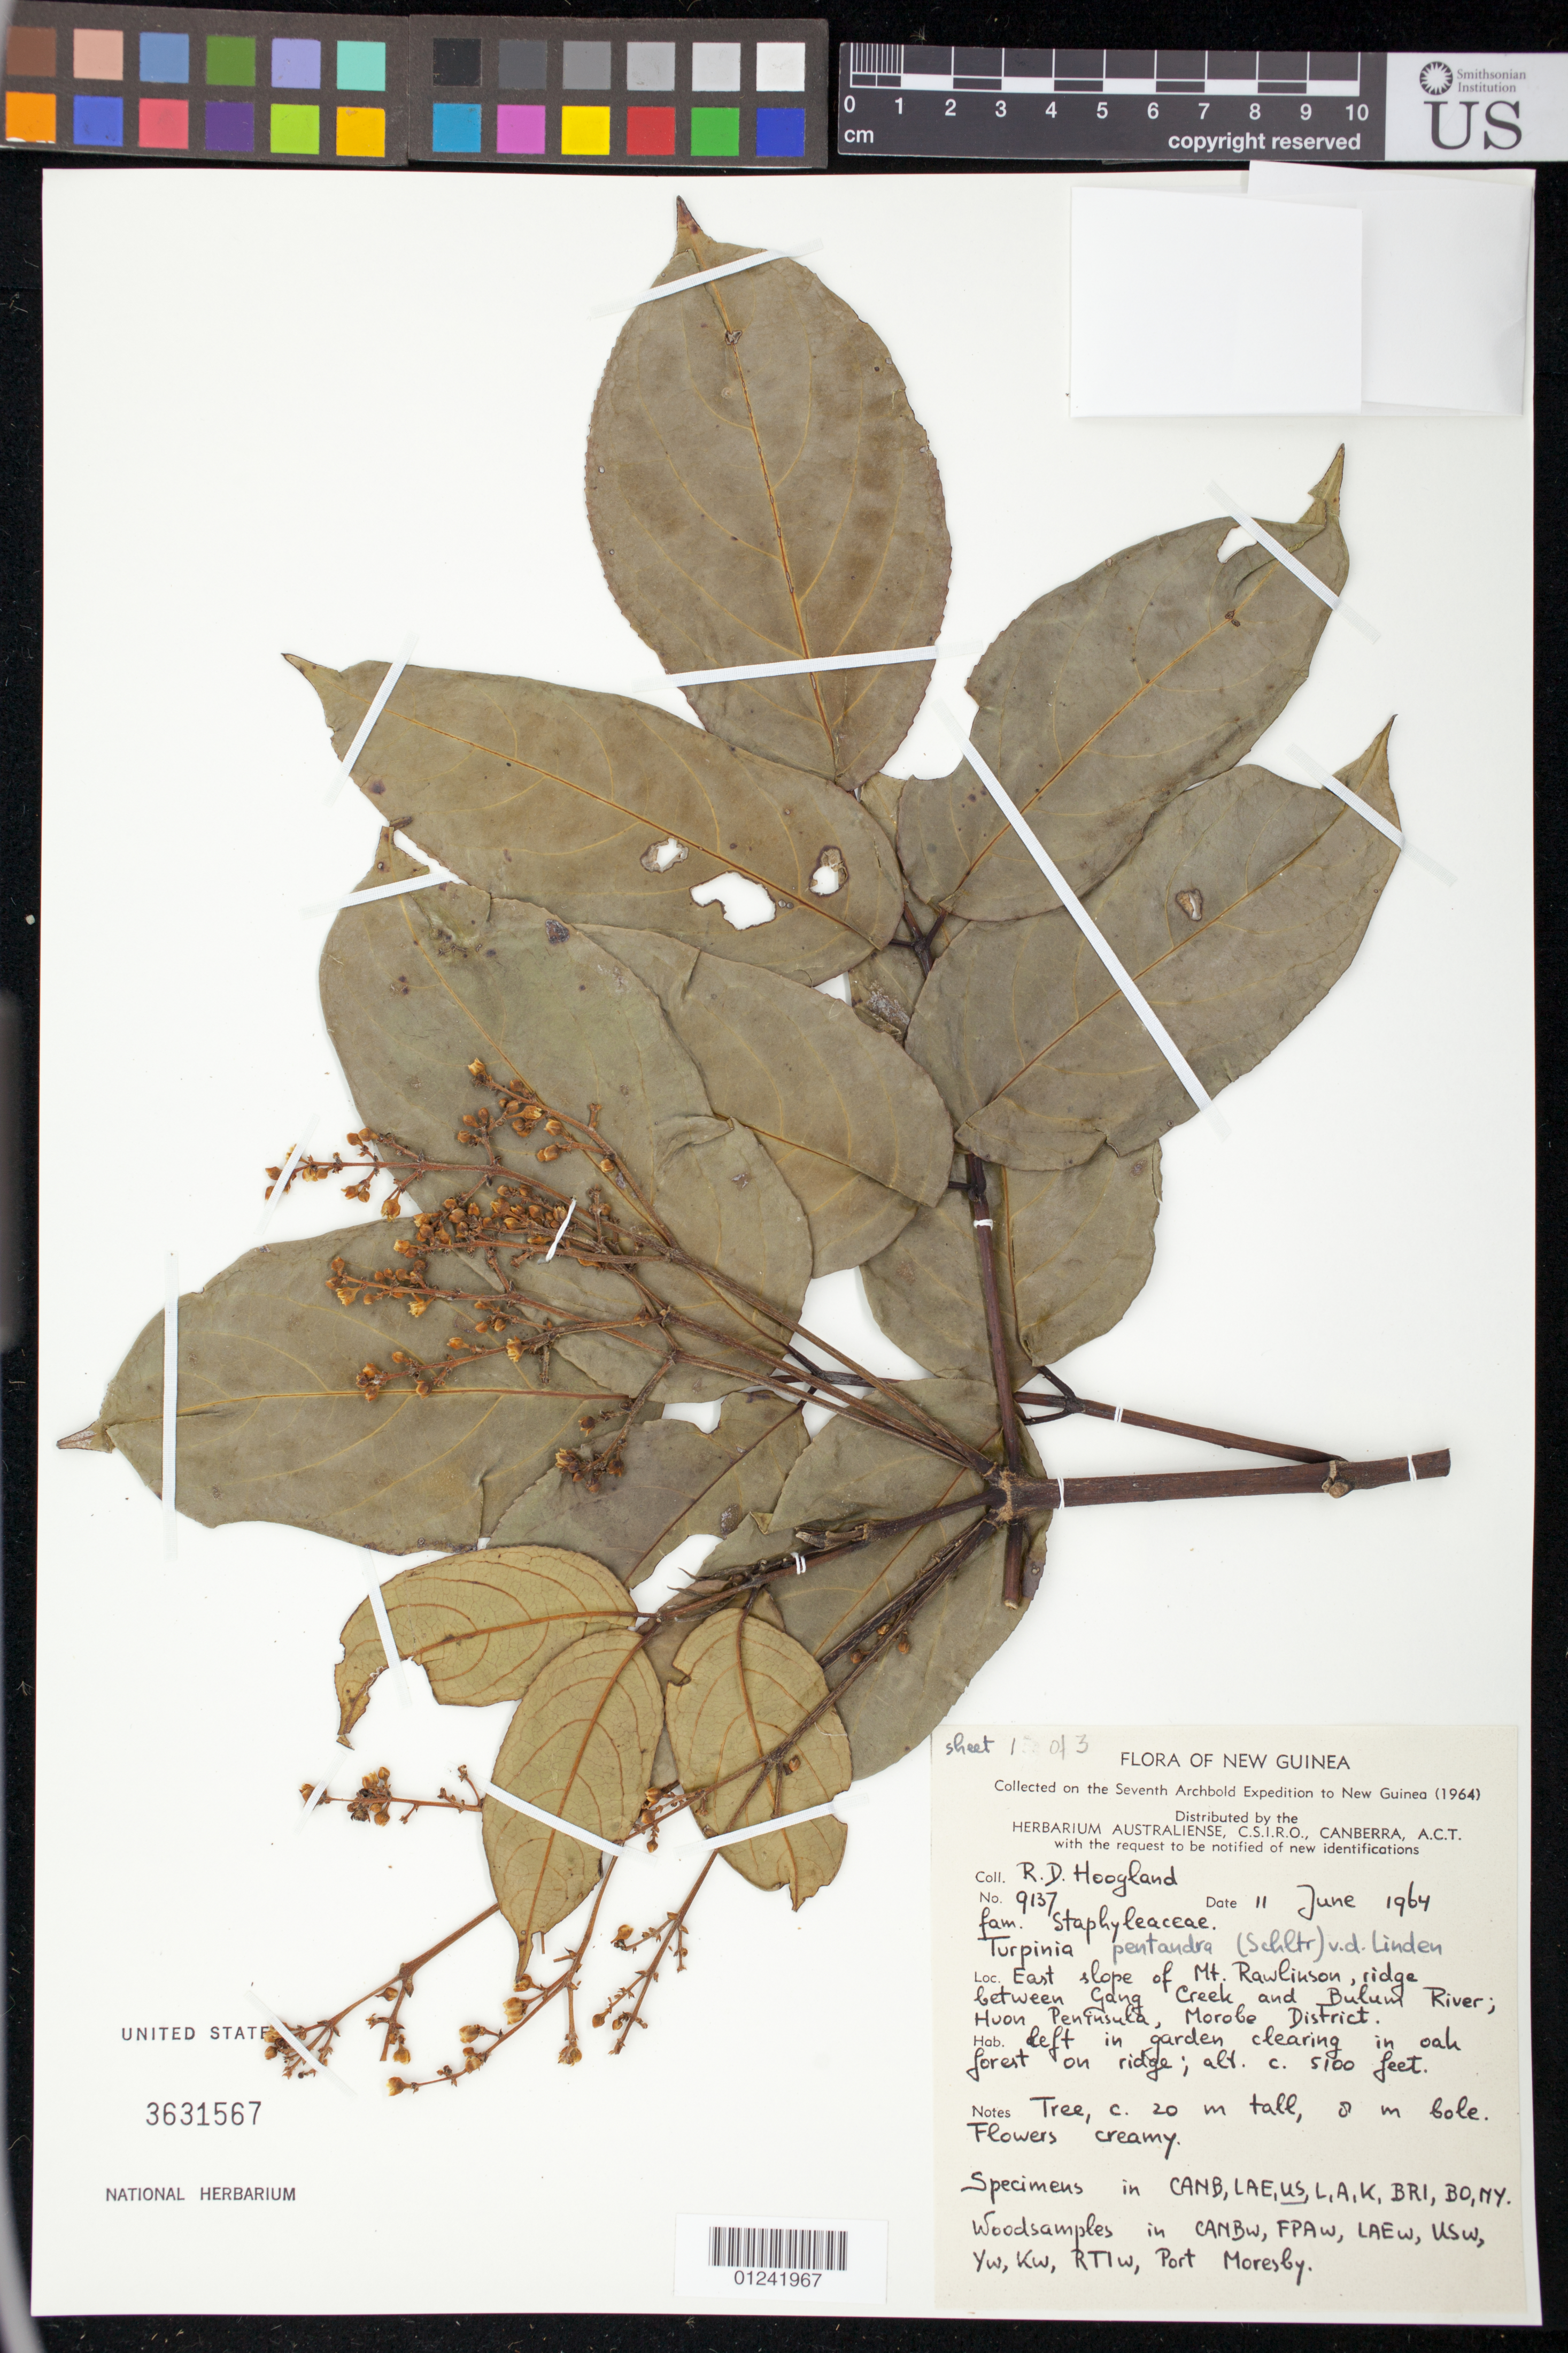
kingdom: Plantae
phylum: Tracheophyta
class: Magnoliopsida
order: Crossosomatales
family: Staphyleaceae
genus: Turpinia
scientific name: Turpinia pentandra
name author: (Schltr.) B.L. Linden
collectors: R. D. Hoogland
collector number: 9137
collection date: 1964-06-11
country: Papua New Guinea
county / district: Morobe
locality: East slope of Mt. Rawlinson, ridge between Gang Creek and Bulum River; Huon Peninsula.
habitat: left in garden clearing in oak forest on ridge.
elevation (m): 457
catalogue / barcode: US 3631567